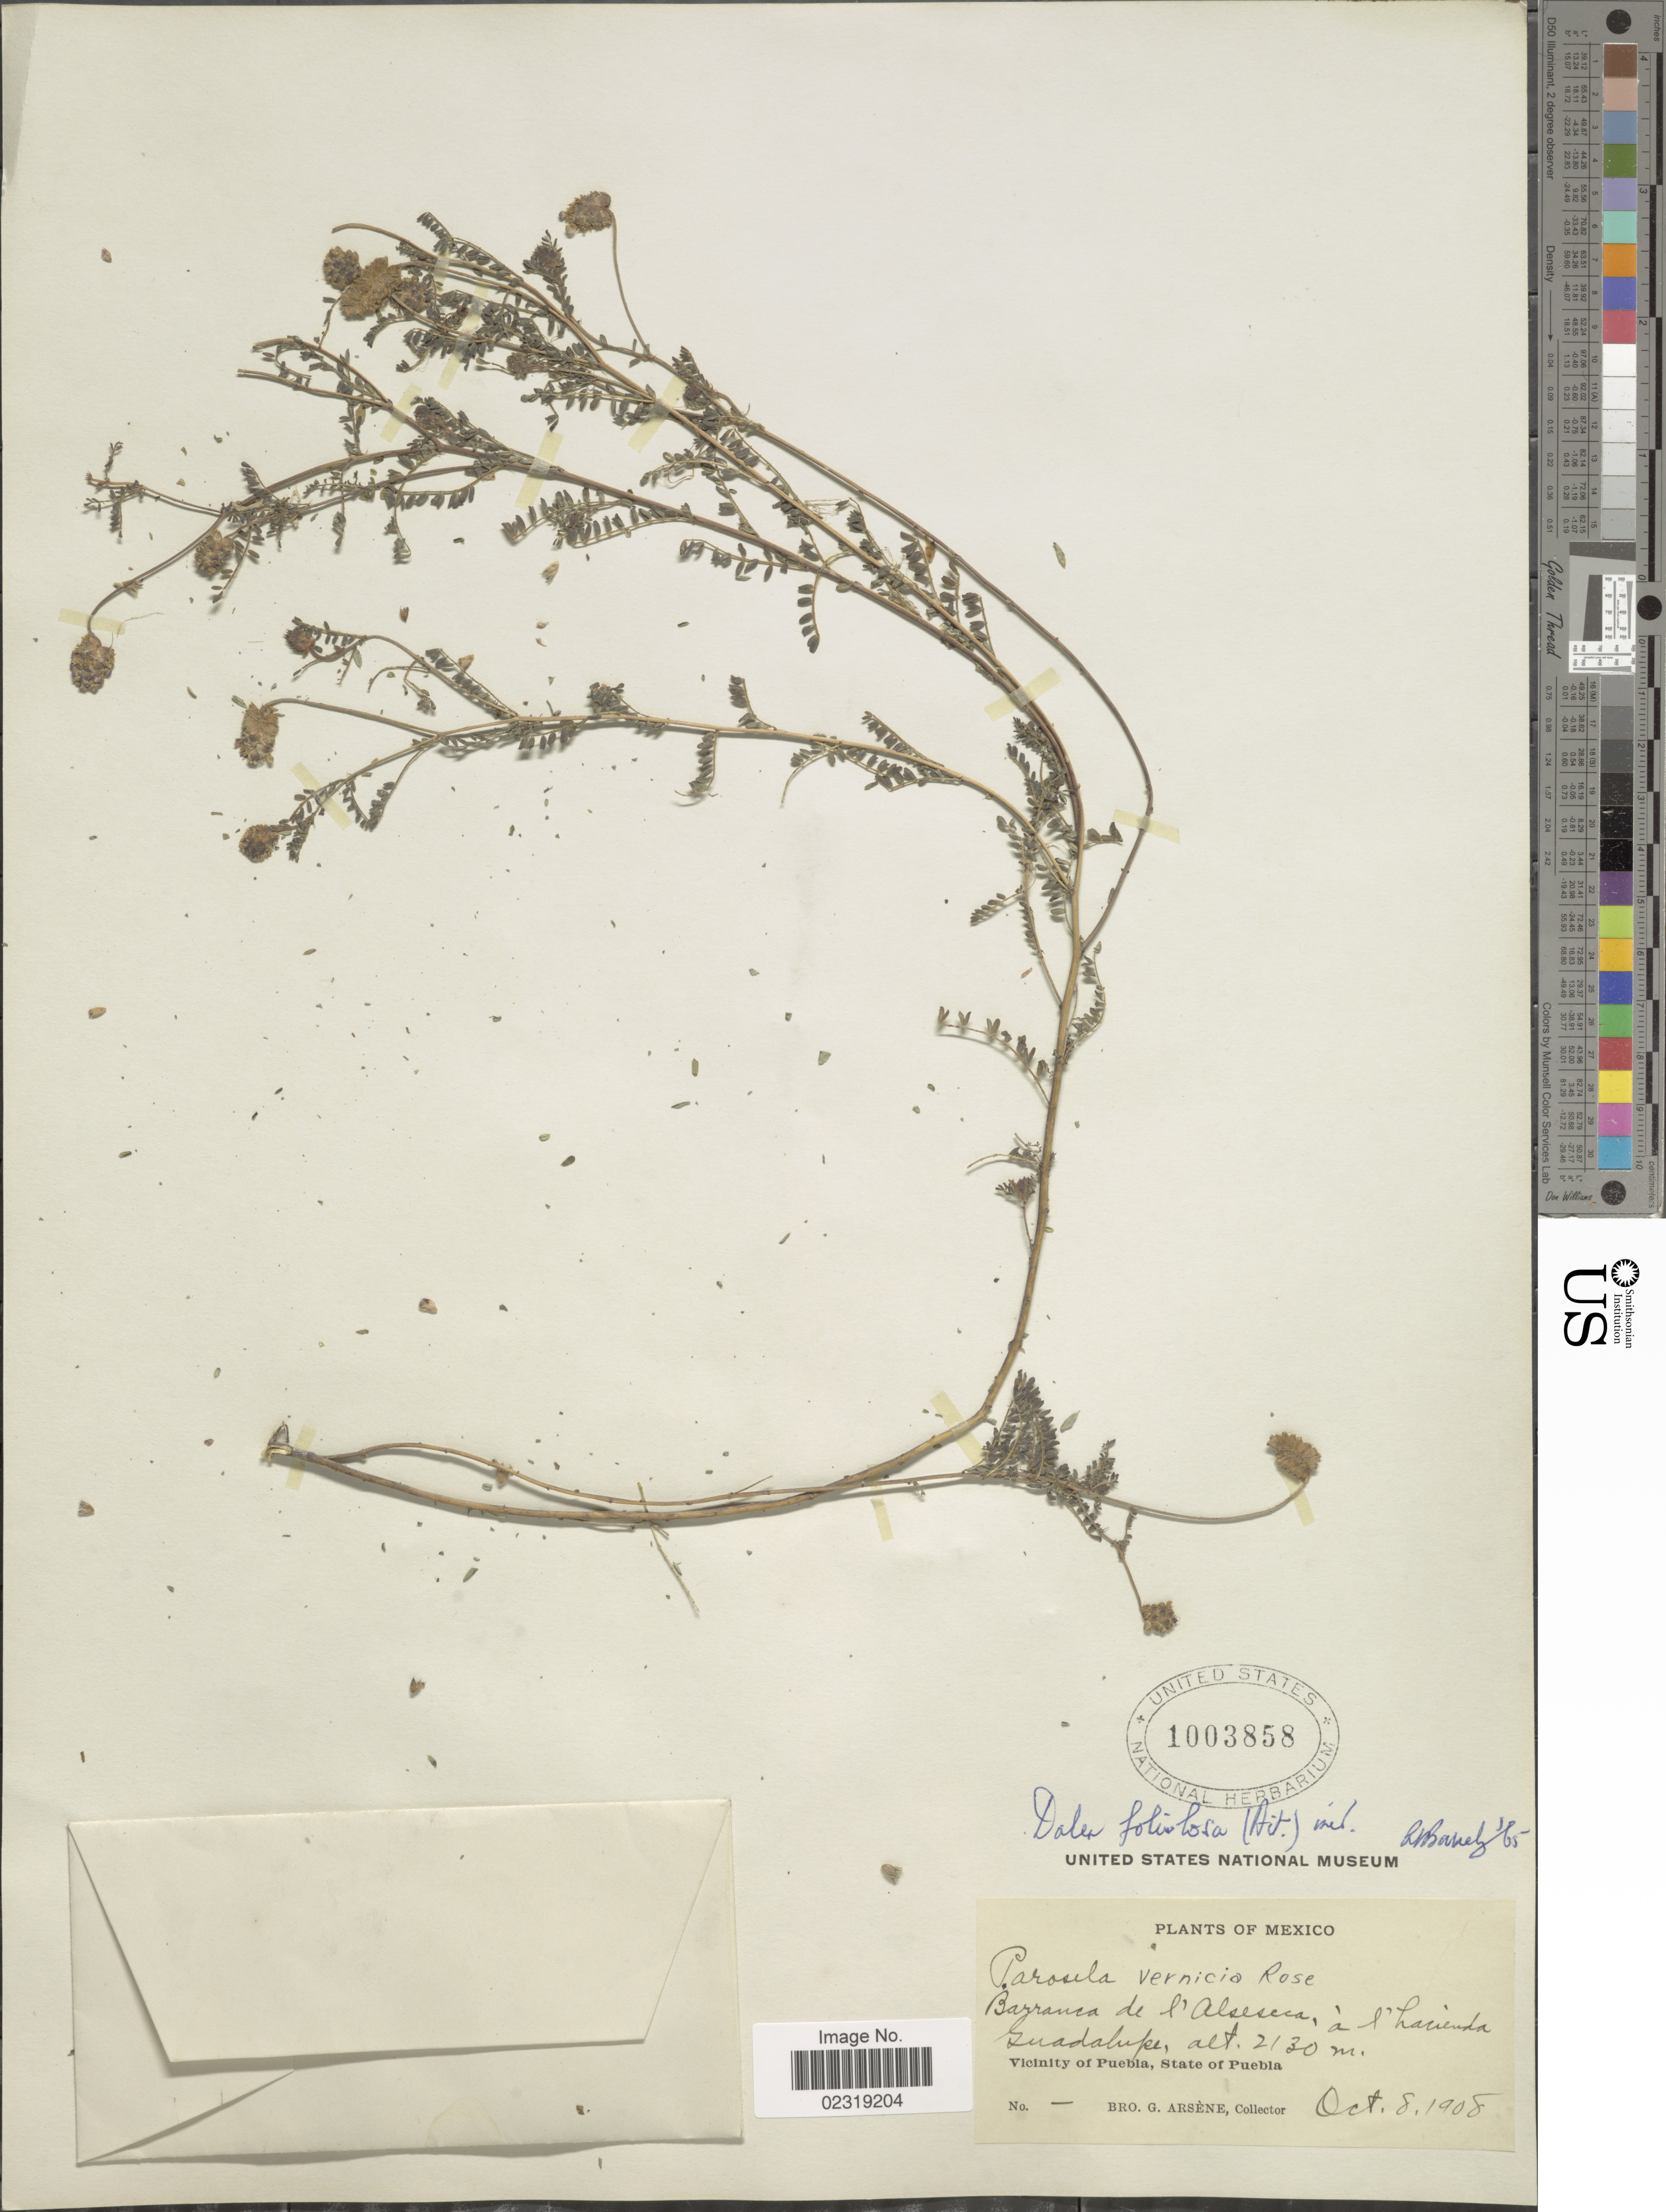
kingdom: Plantae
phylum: Tracheophyta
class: Magnoliopsida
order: Fabales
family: Fabaceae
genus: Dalea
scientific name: Dalea foliolosa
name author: (Aiton) Barneby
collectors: Bro. G. Arsène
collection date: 1908-10-08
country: Mexico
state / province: Puebla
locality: Barranca de l'Alsescca, à l'hacienda Guadalupe. Vicinity of Puebla, State of Puebla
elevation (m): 2130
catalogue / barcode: US 1003858